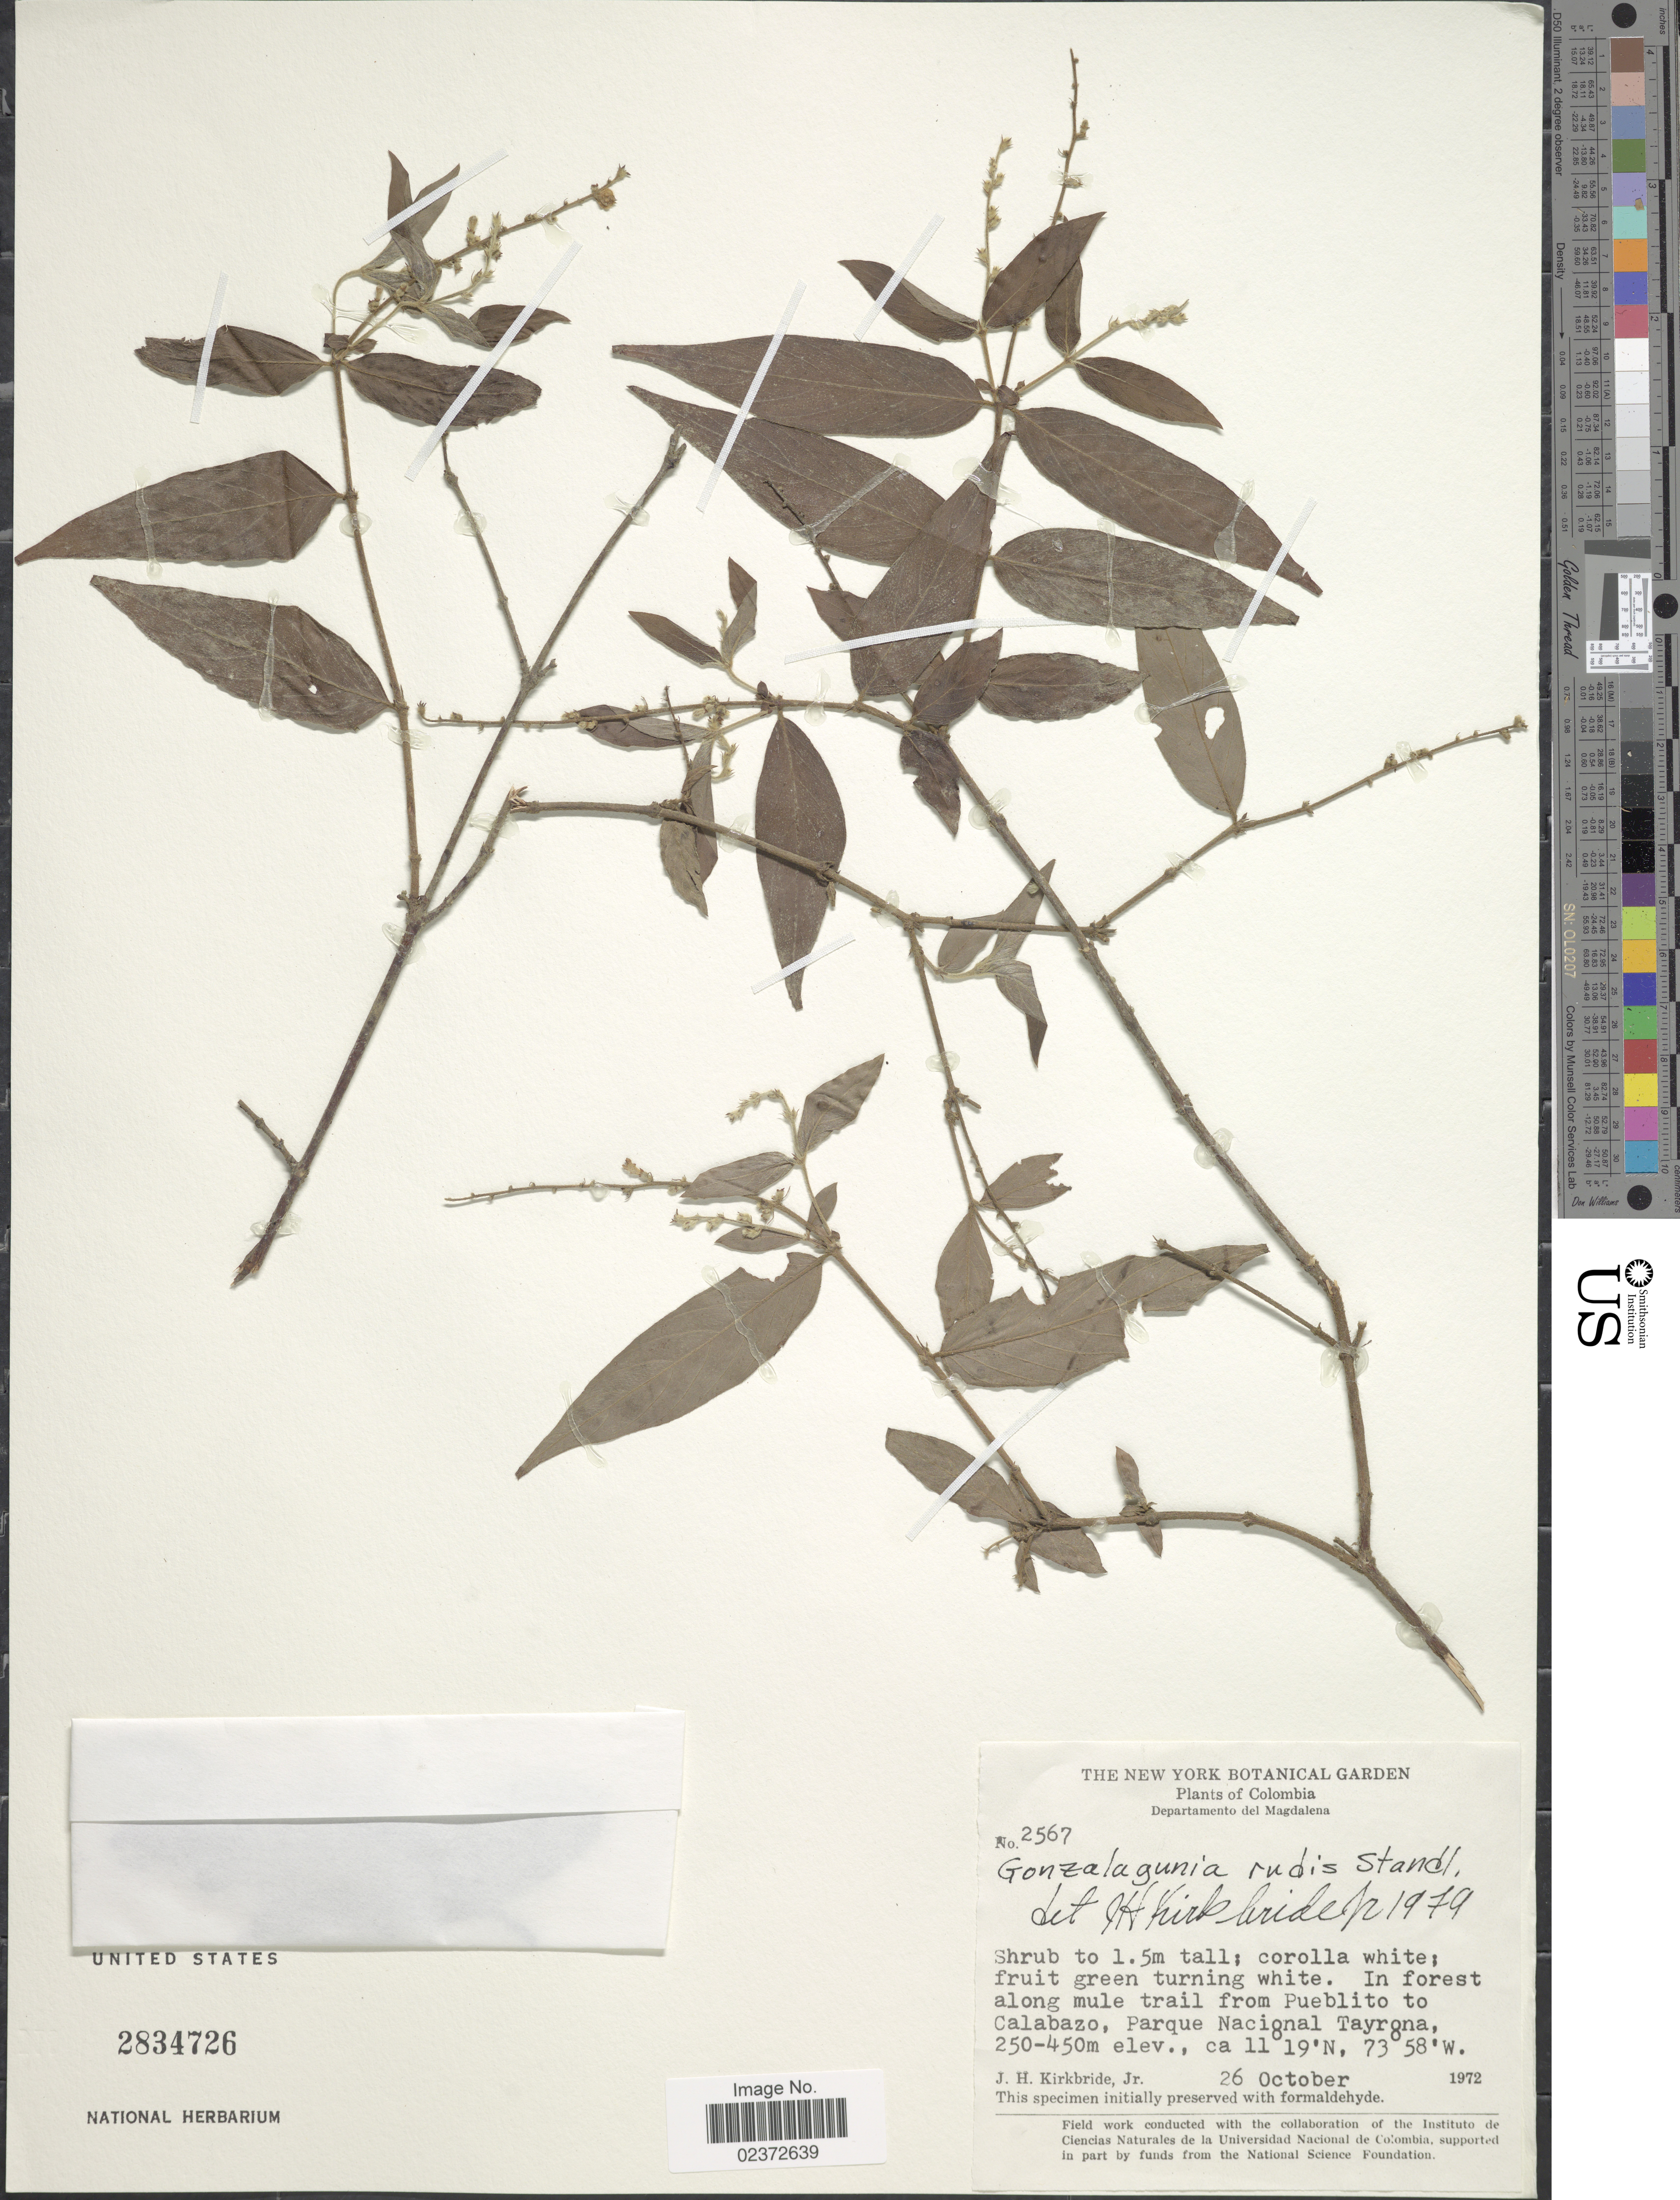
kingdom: Plantae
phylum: Tracheophyta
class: Magnoliopsida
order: Gentianales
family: Rubiaceae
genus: Gonzalagunia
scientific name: Gonzalagunia rudis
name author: (Standl.) Standl.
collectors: J. H. Kirkbride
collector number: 2567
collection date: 1972-10-26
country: Colombia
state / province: Magdalena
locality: Departamento del Magdalena. In forest along mule trail from Pueblito to Calabazo, Parque Nacional Tayrona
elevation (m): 250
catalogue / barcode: US 2834726